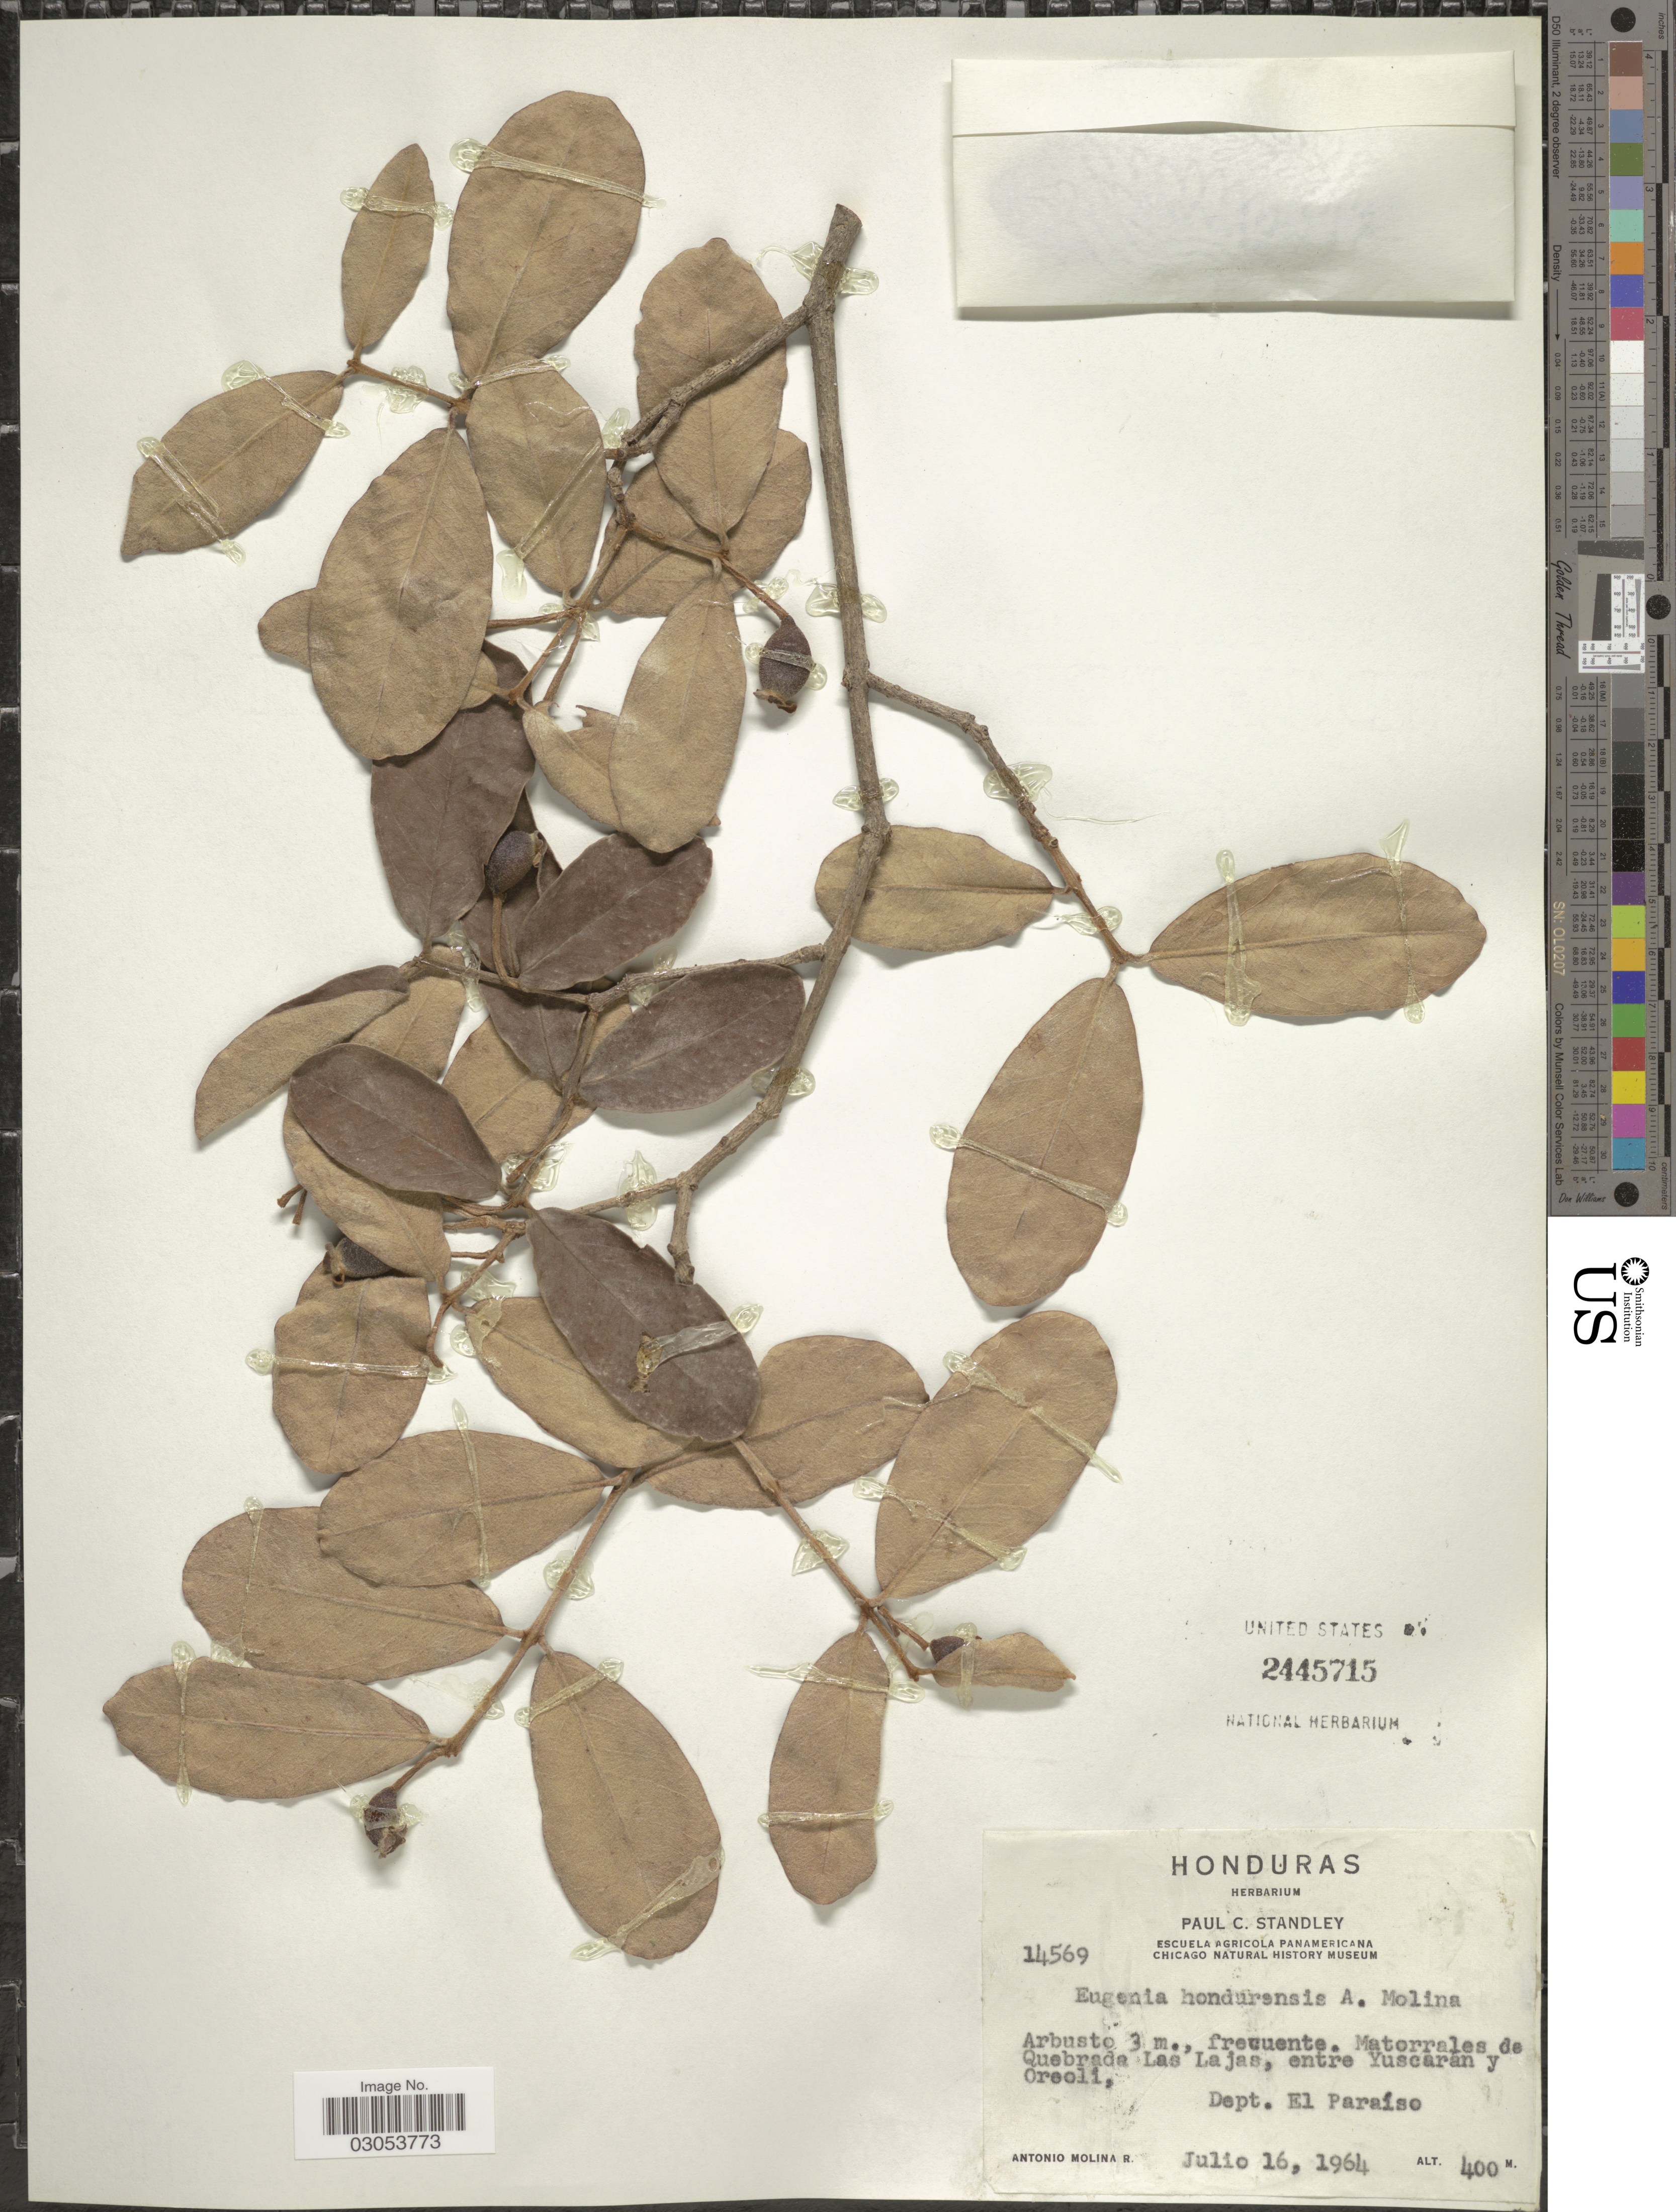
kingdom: Plantae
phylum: Tracheophyta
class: Magnoliopsida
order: Myrtales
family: Myrtaceae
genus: Eugenia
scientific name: Eugenia hondurensis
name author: Ant. Molina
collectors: A. Molina R.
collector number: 14569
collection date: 1964-07-16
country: Honduras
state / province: El Paraíso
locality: Matorrales de Quebrada Las Lajas, entre Yuscaran y Oreoli, Dept. El Paraíso.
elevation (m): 400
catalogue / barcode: US 2445715